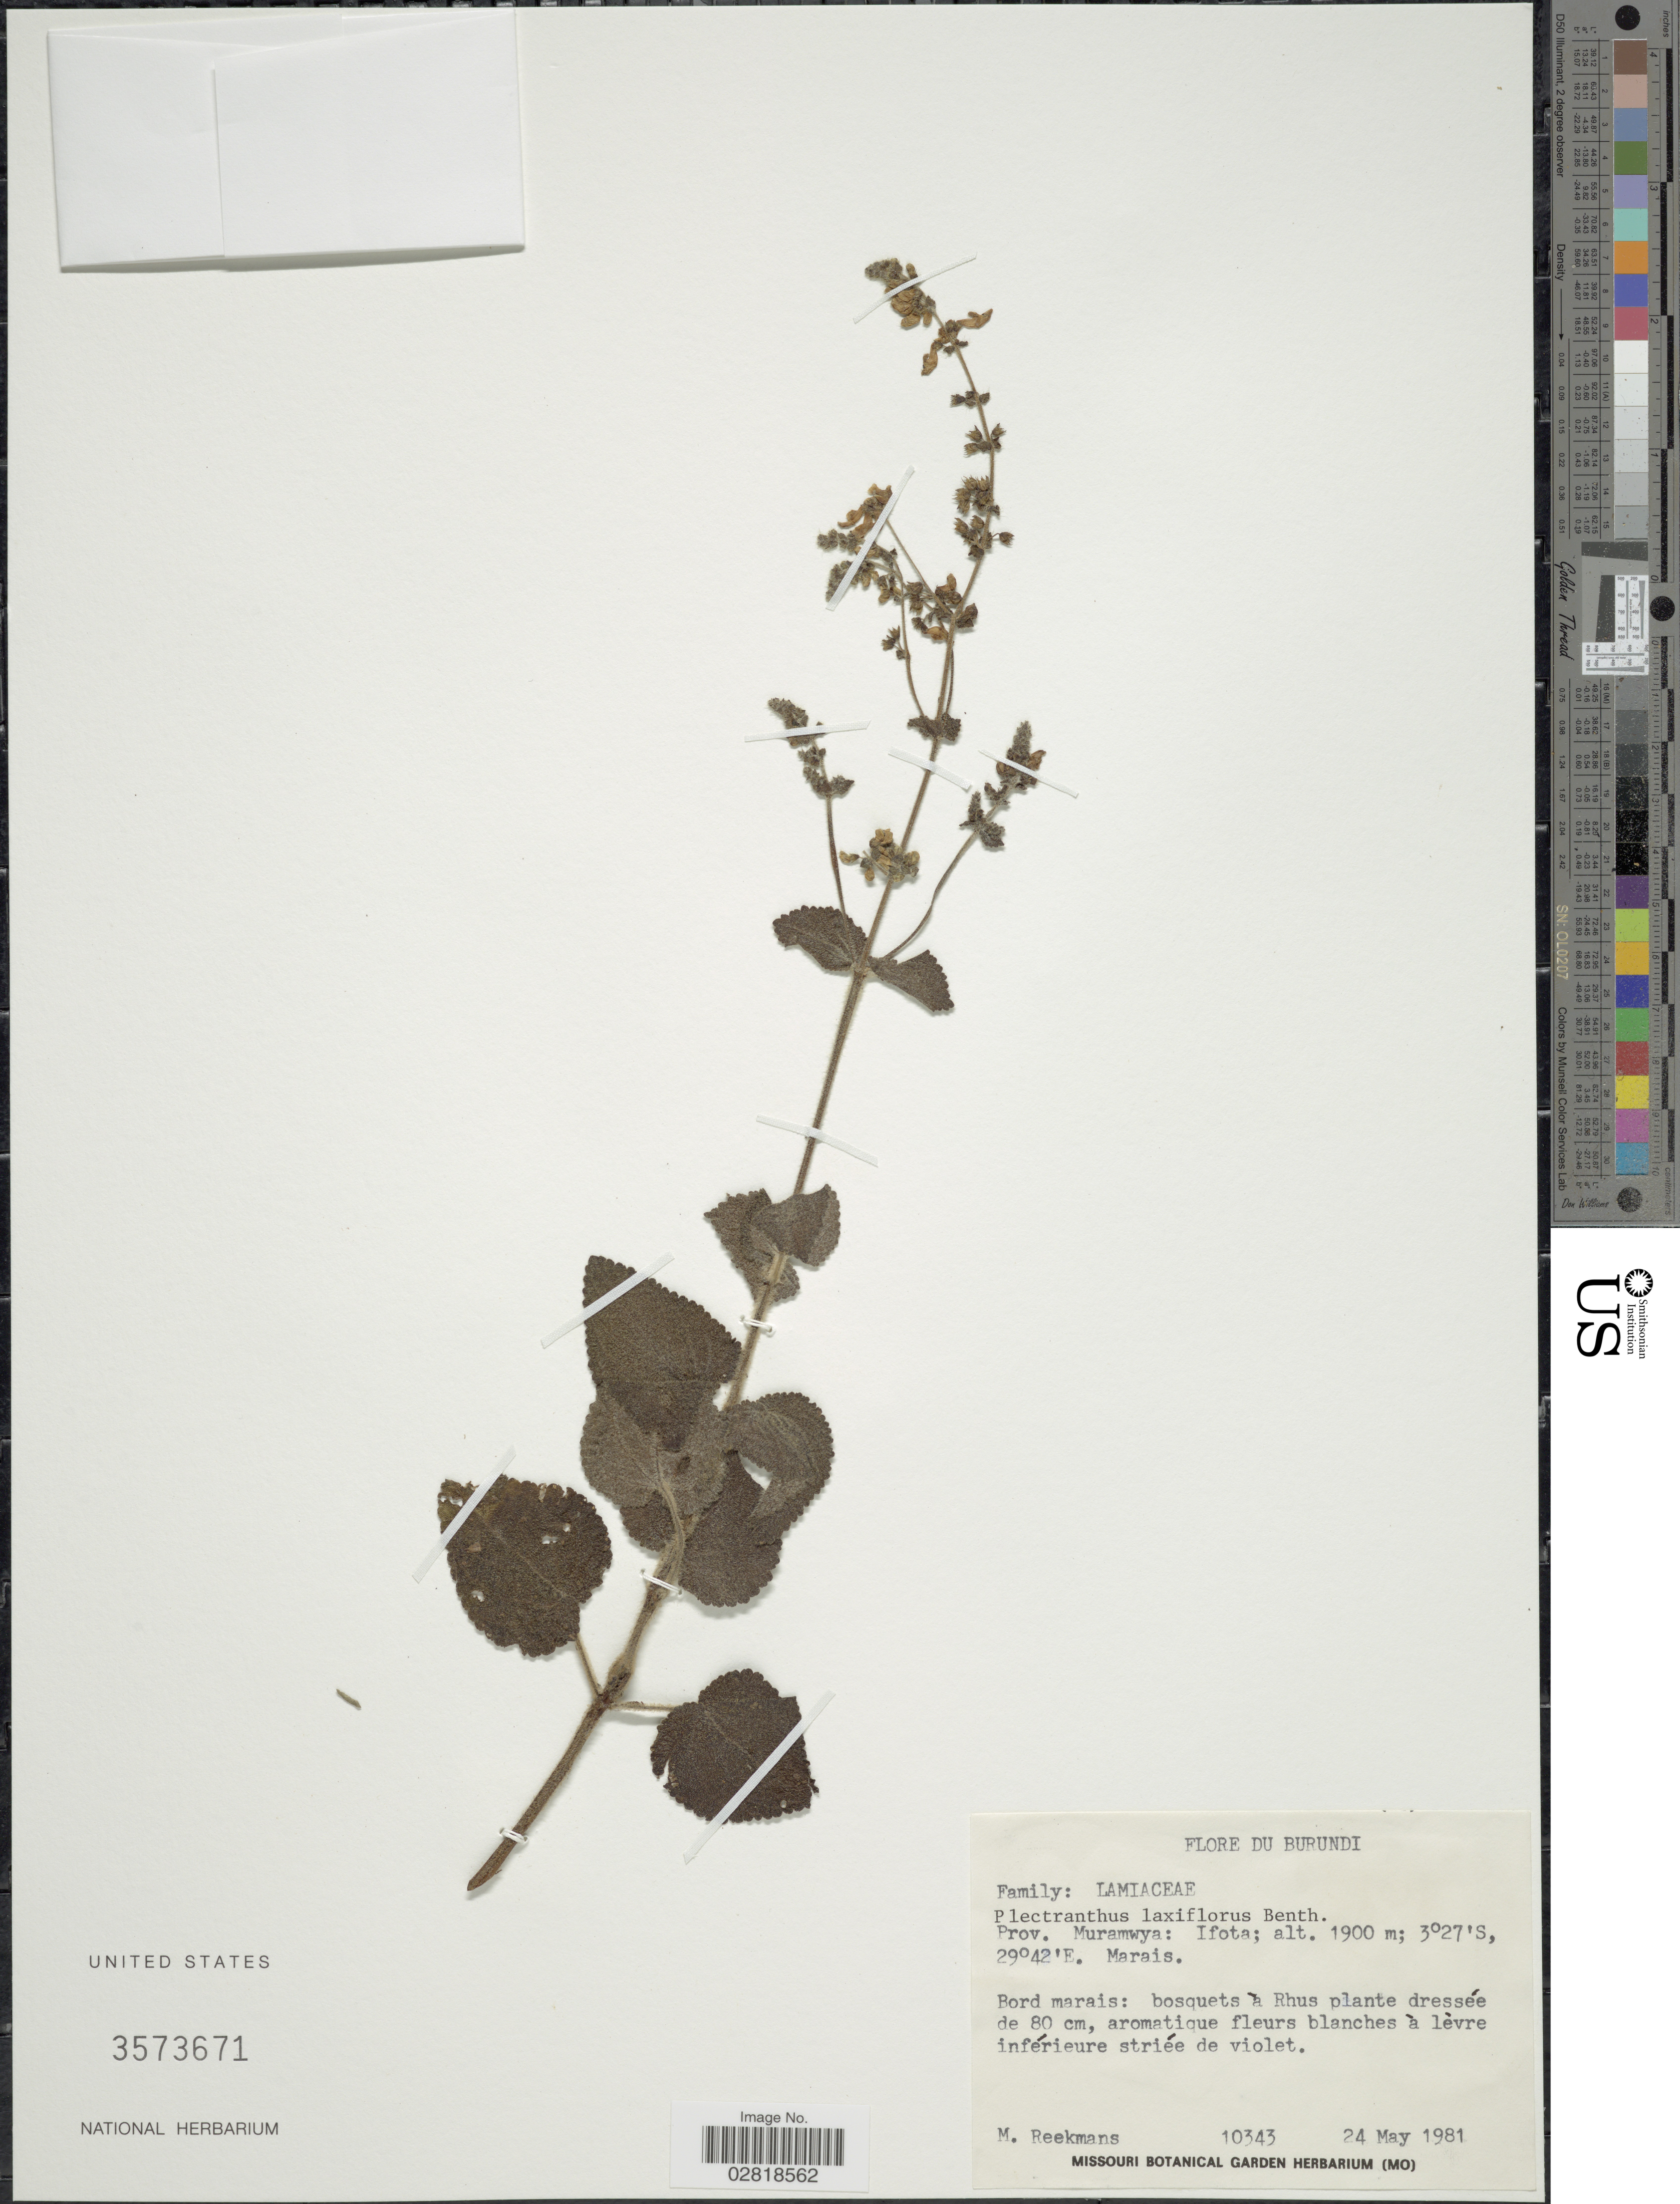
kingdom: Plantae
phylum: Tracheophyta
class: Magnoliopsida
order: Lamiales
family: Lamiaceae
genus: Plectranthus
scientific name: Plectranthus laxiflorus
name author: Benth.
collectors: M. Reekmans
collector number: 10343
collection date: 1981-05-24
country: Burundi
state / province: Muramvya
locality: Prov. Muramwya: Ifota.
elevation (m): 1900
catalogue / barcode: US 3573671